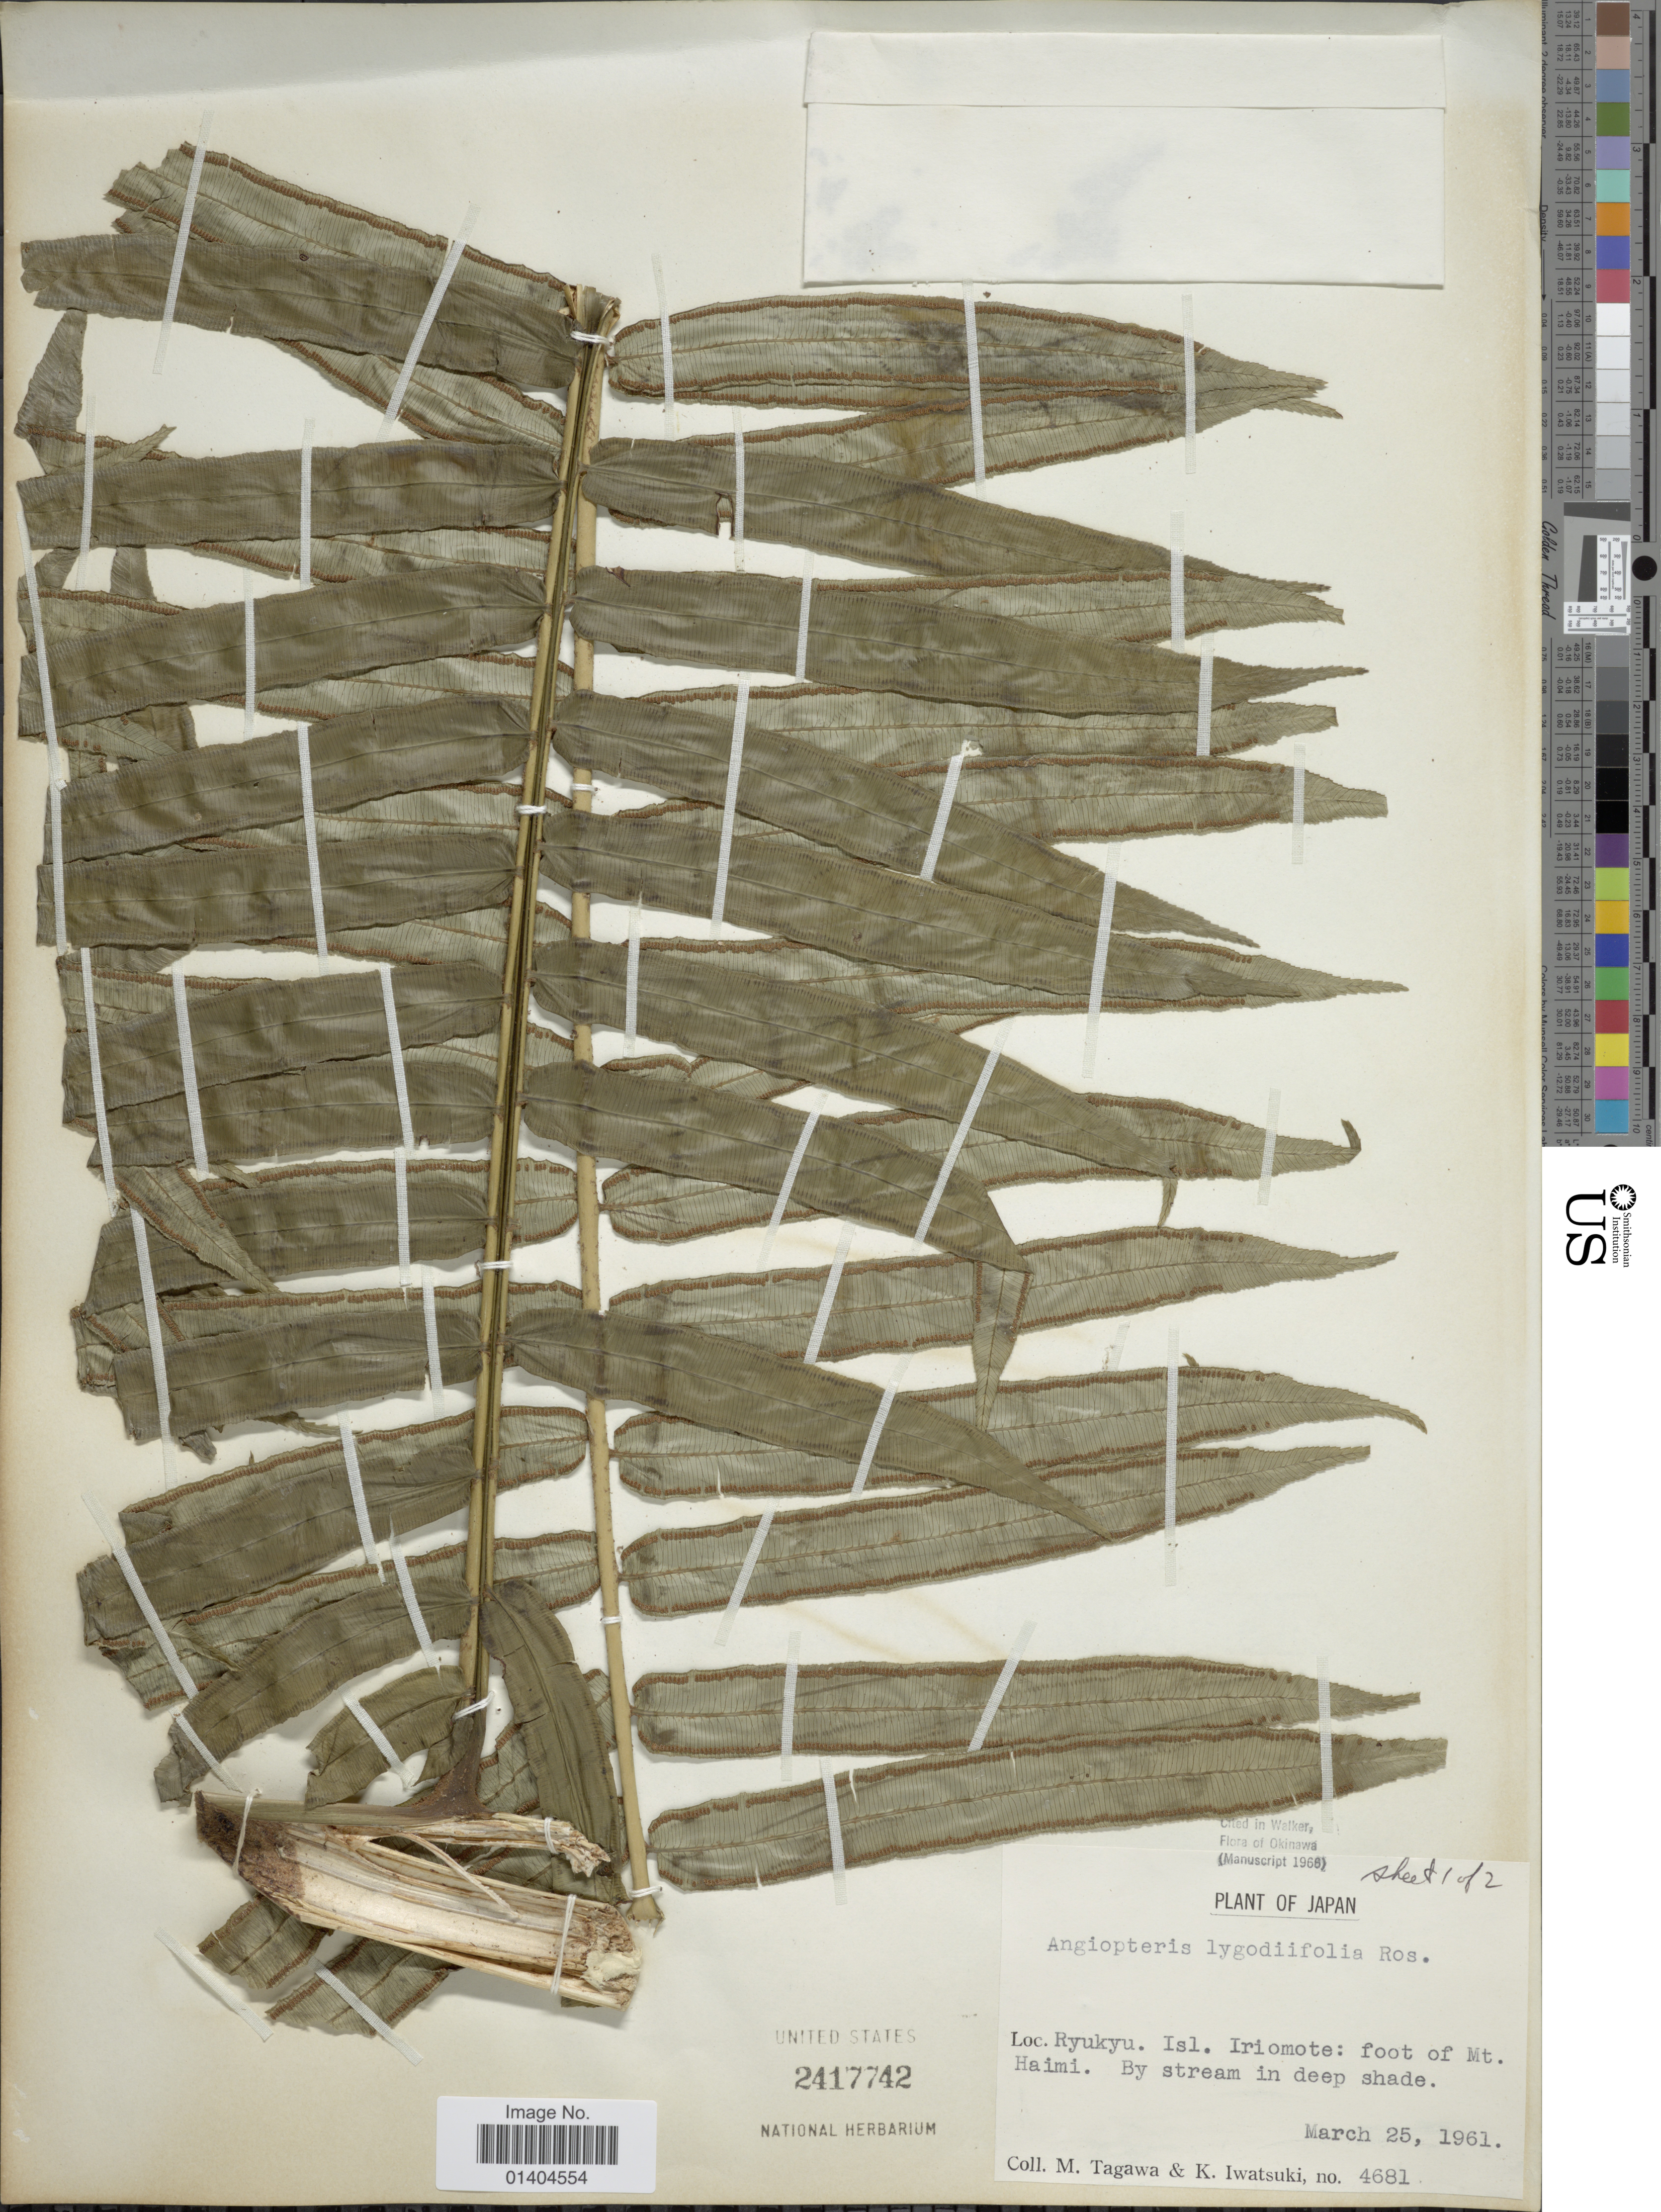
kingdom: Plantae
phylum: Tracheophyta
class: Polypodiopsida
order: Marattiales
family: Marattiaceae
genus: Angiopteris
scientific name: Angiopteris lygodiifolia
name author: Rosenst.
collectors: M. Tagawa & K. Iwatsuki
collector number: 4681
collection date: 1961-03-25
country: Japan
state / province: Okinawa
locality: Ryukyu. Isl. Iriomote: foot of Mt. Haimi.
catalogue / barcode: US 2417742